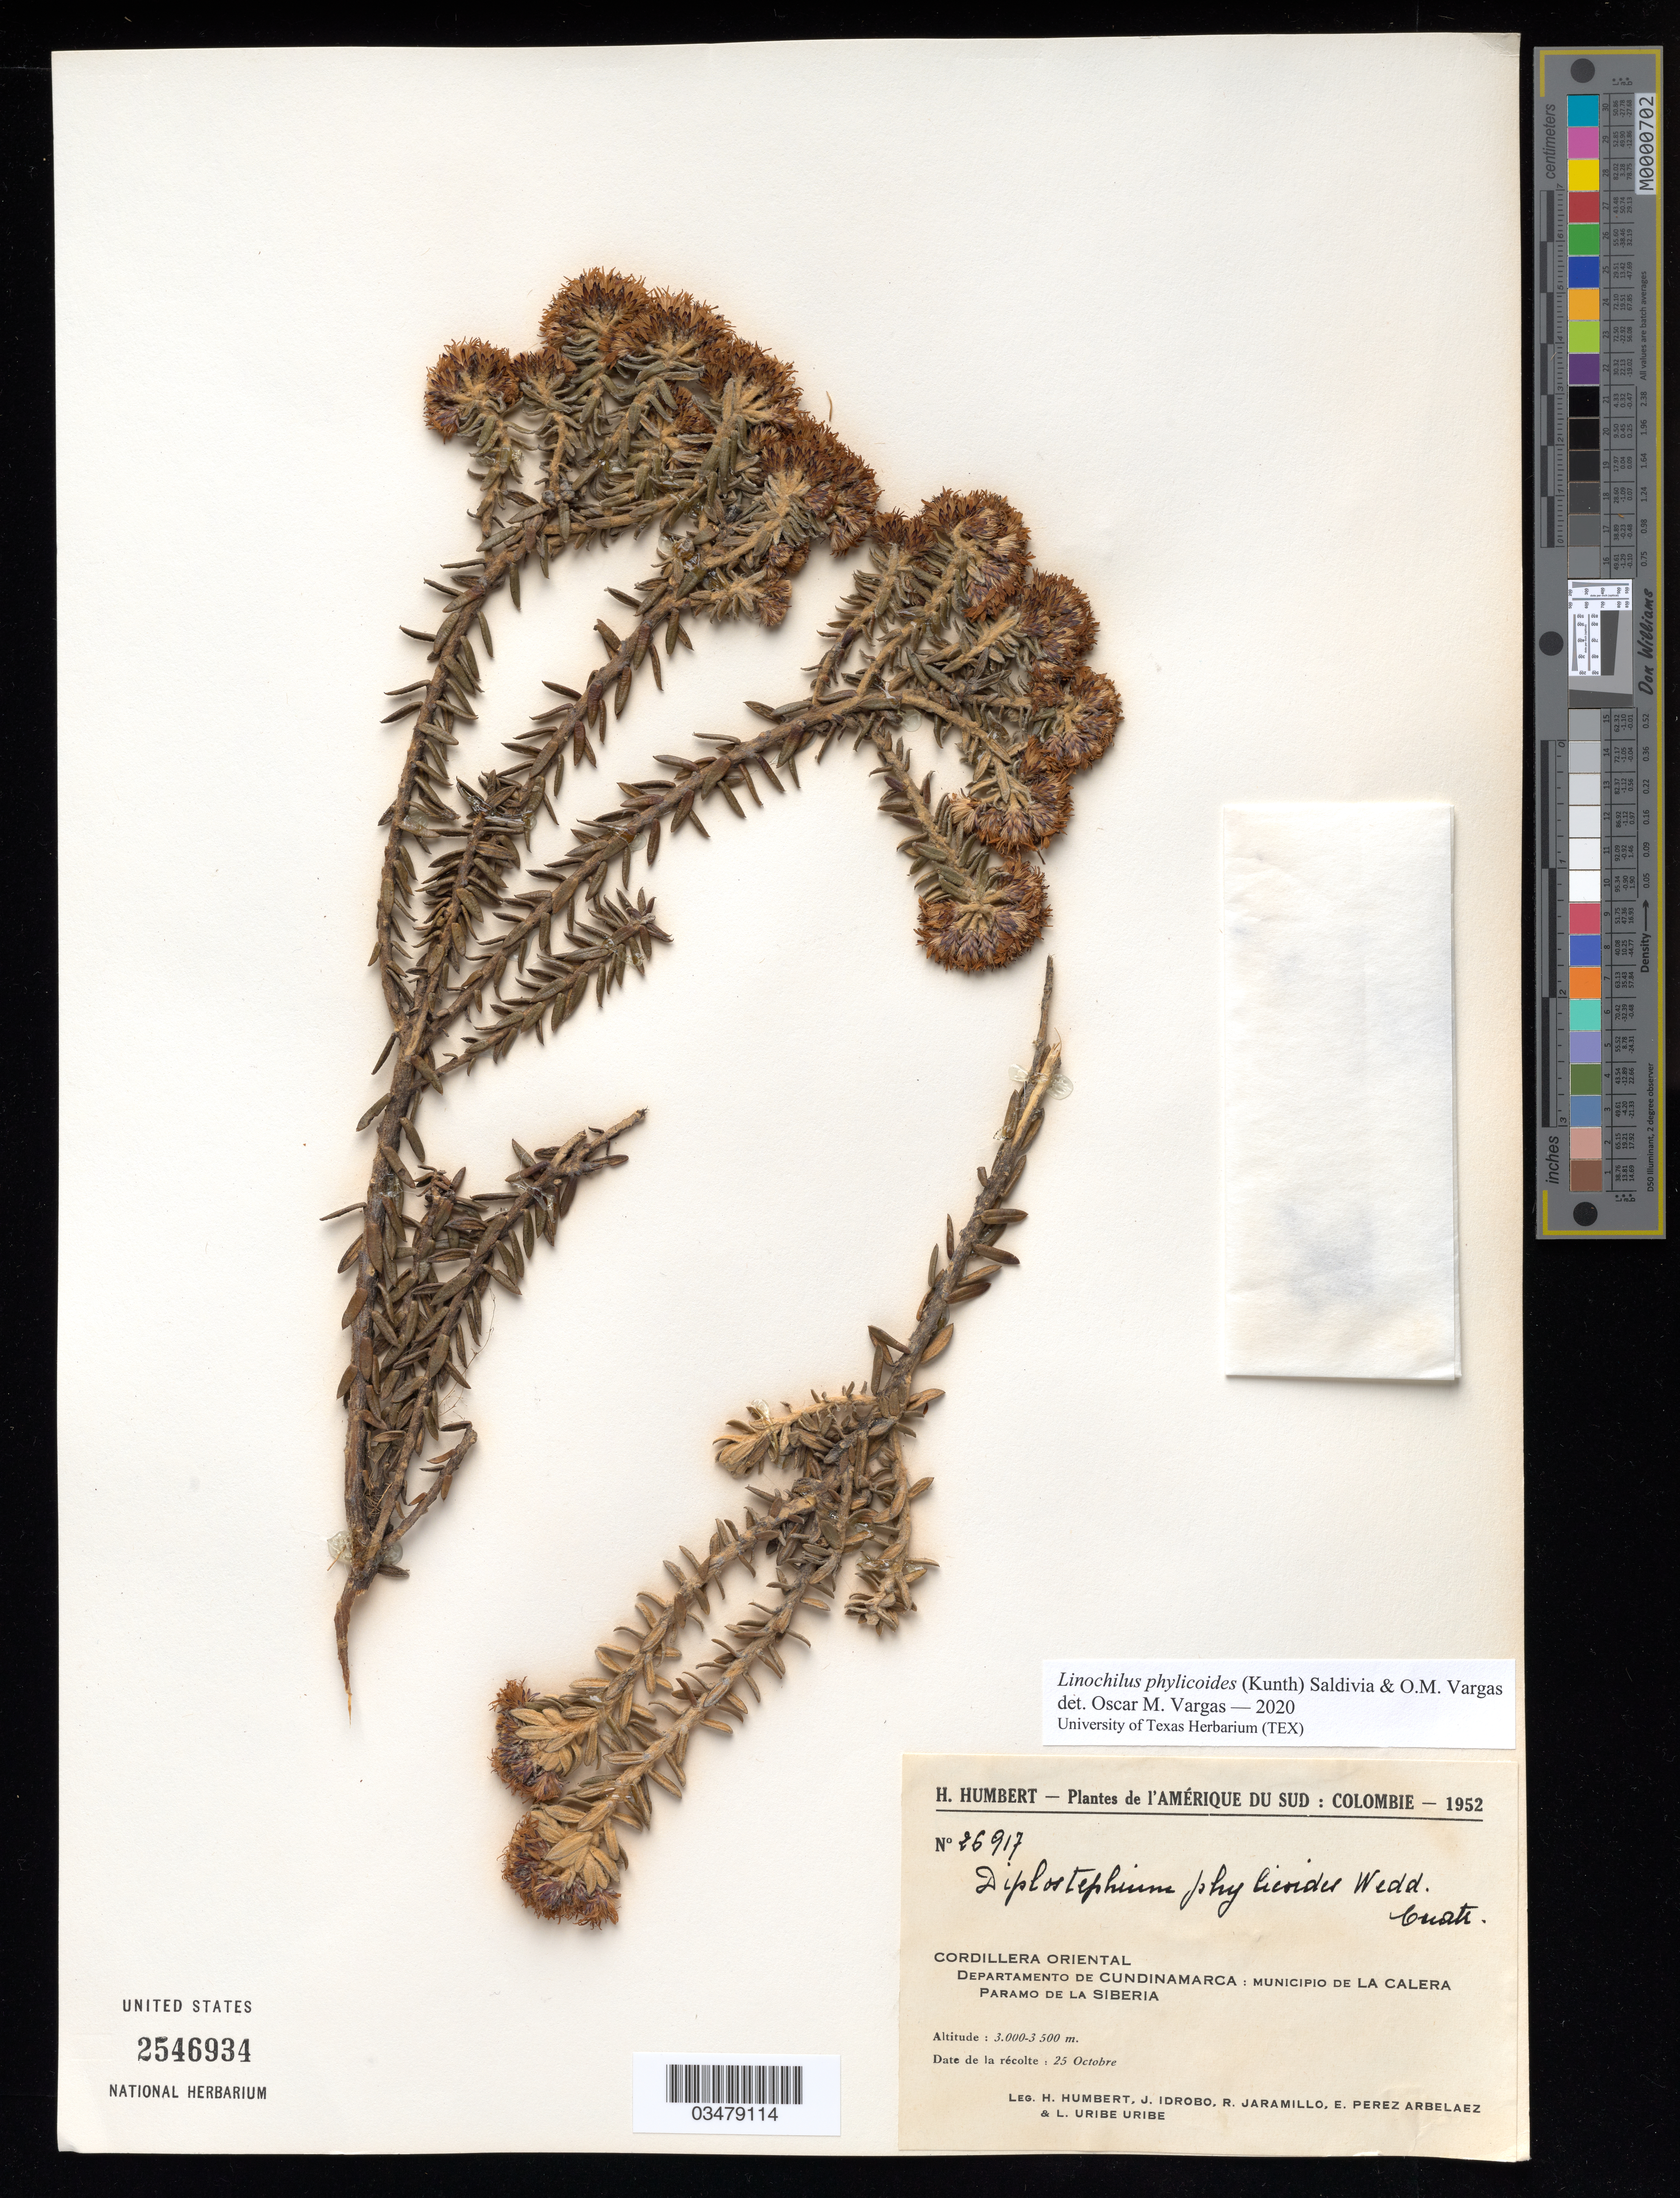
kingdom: Plantae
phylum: Tracheophyta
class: Magnoliopsida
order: Asterales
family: Asteraceae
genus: Linochilus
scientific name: Linochilus phylicoides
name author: (Kunth) Saldivia & O.M. Vargas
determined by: Vargas, Oscar M.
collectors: H. Humbert, J. M. Idrobo, R. Jaramillo, E. Pérez Arbeláez & L. Uribe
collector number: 26917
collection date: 1952-10-25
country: Colombia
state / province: Cundinamarca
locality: Cordillera Oriental. Departamento de Cundinamarca: Municipio de La Calera Paramo de La Siberia.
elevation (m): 3000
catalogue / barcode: US 2546934